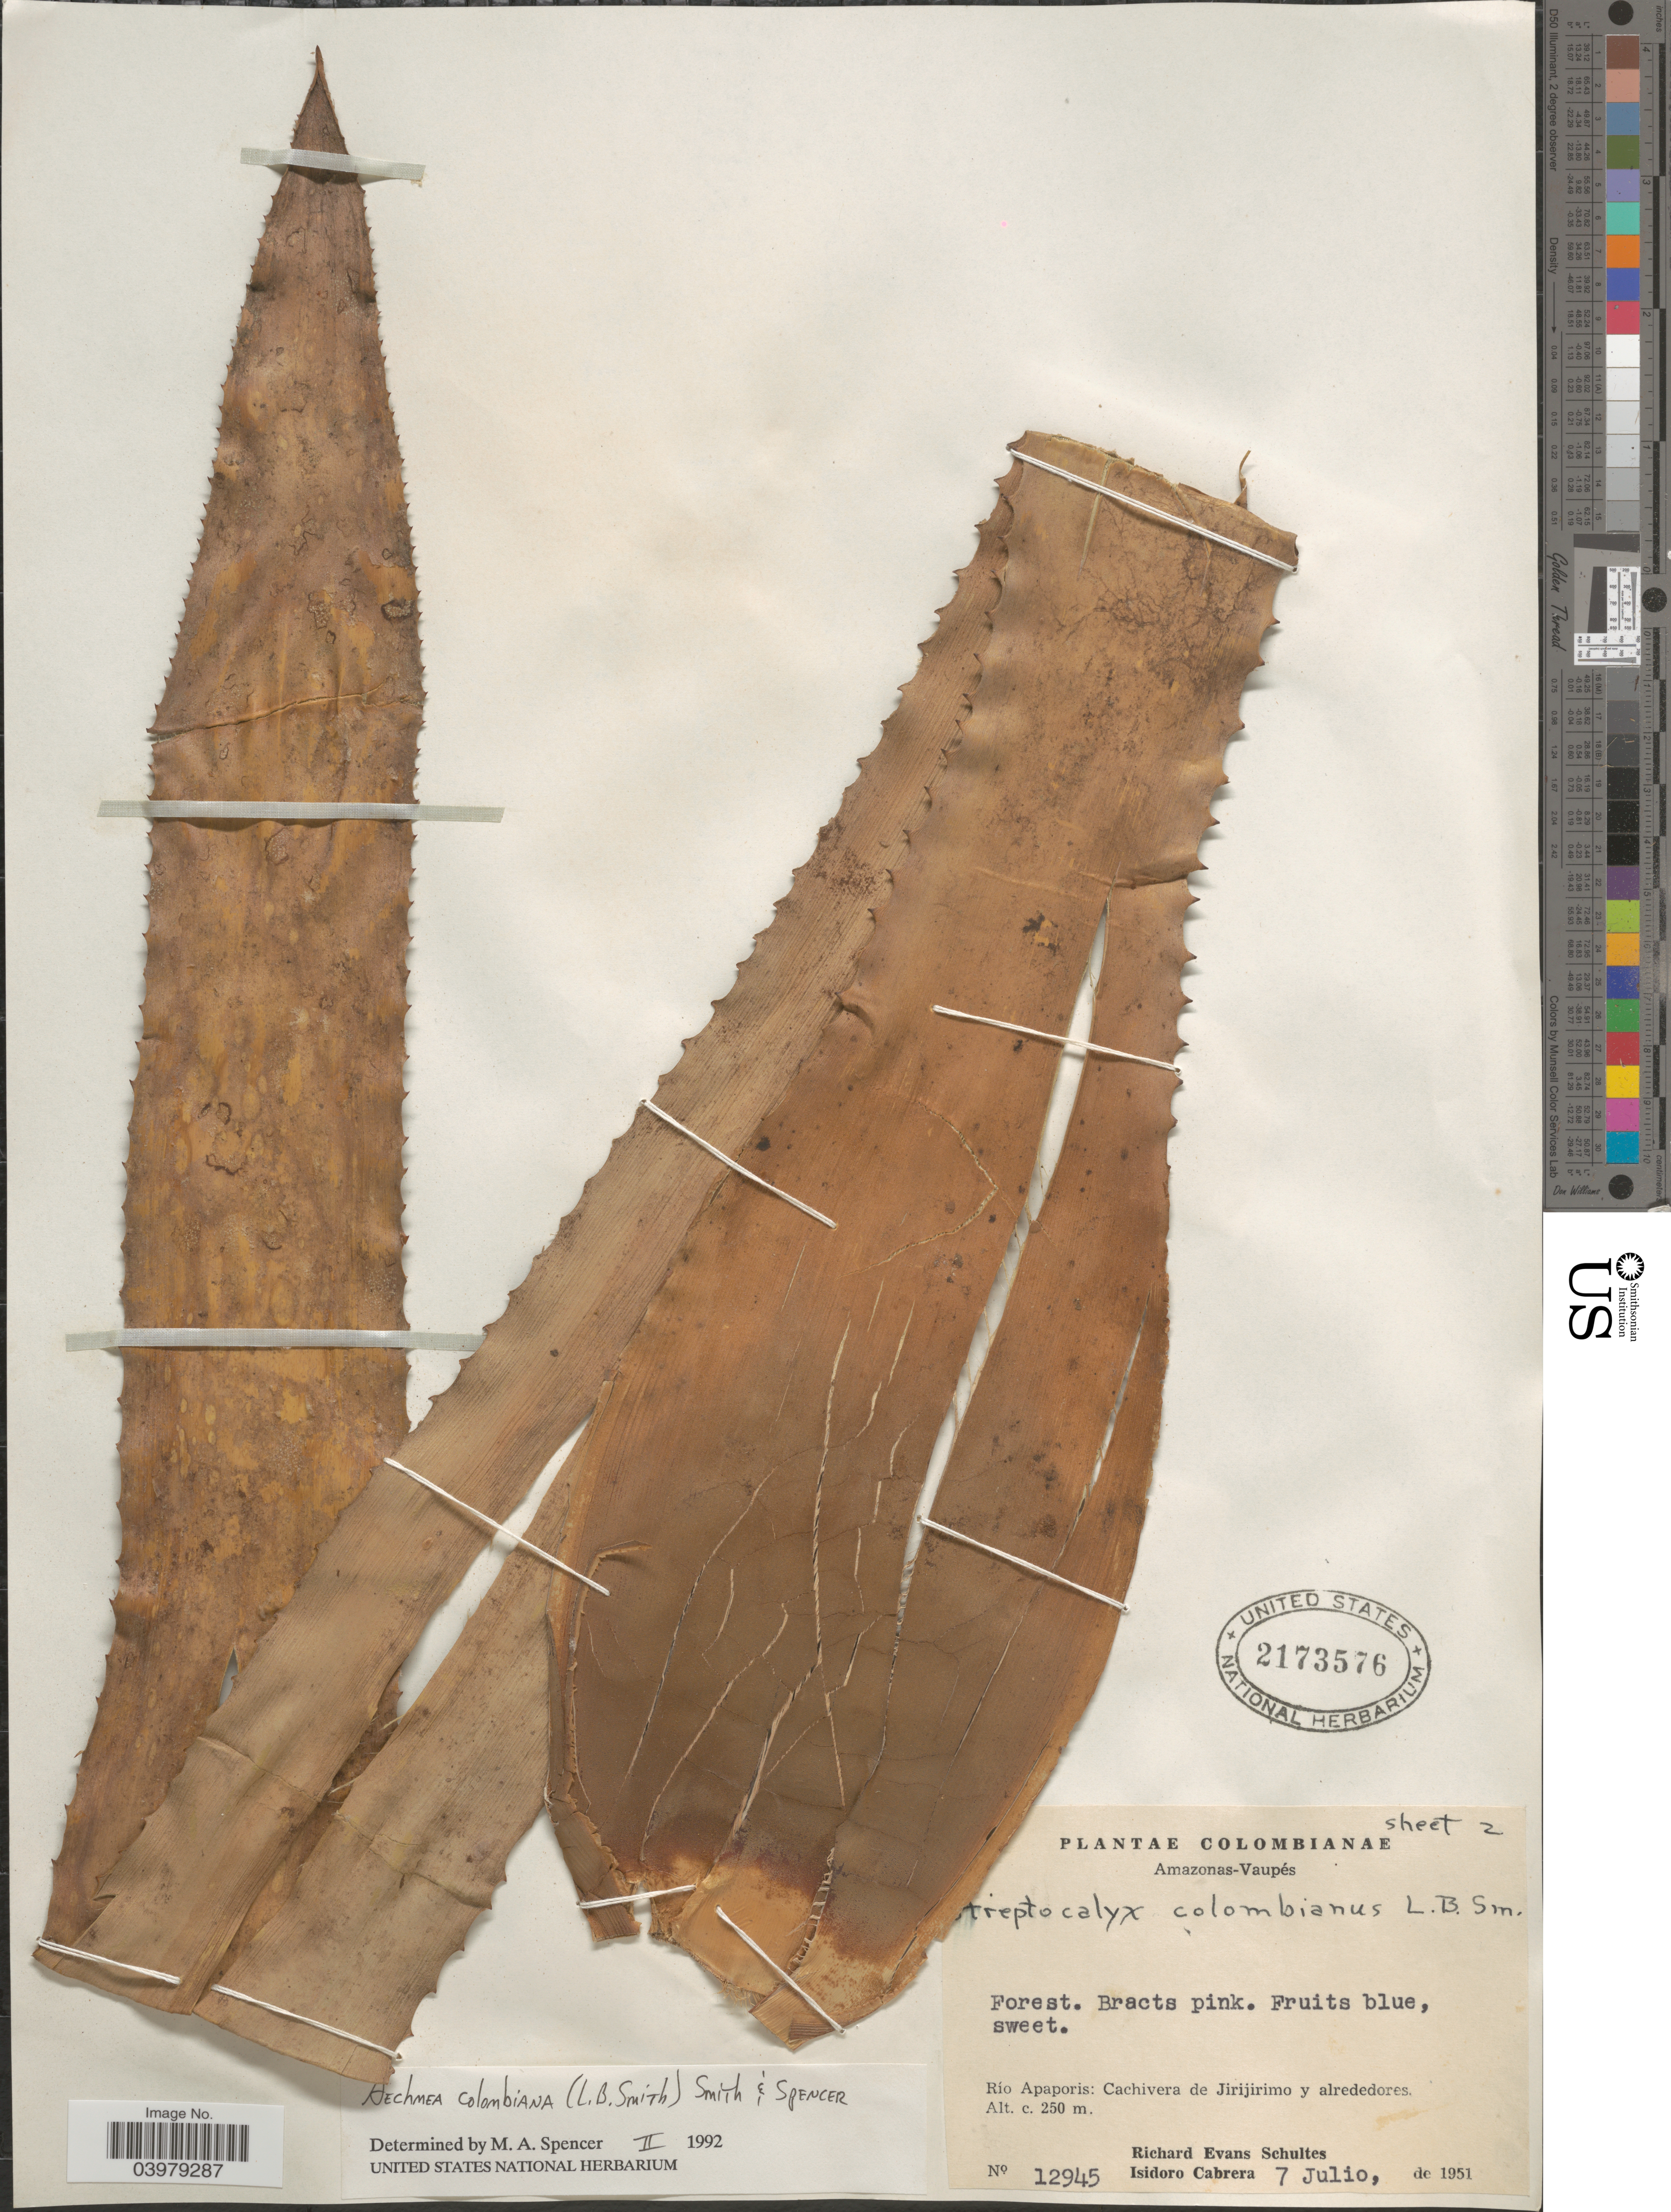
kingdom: Plantae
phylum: Tracheophyta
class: Liliopsida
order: Poales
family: Bromeliaceae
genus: Aechmea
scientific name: Aechmea colombiana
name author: (L.B. Sm.) L.B. Sm. & M.A. Spencer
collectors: R. E. Schultes & I. Cabrera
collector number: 12945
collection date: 1951-07-07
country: Colombia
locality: Amazonas-Vaupés. Río Apaporis: Cachivera de Jirijirimo y alrededores.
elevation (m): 250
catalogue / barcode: US 2173576